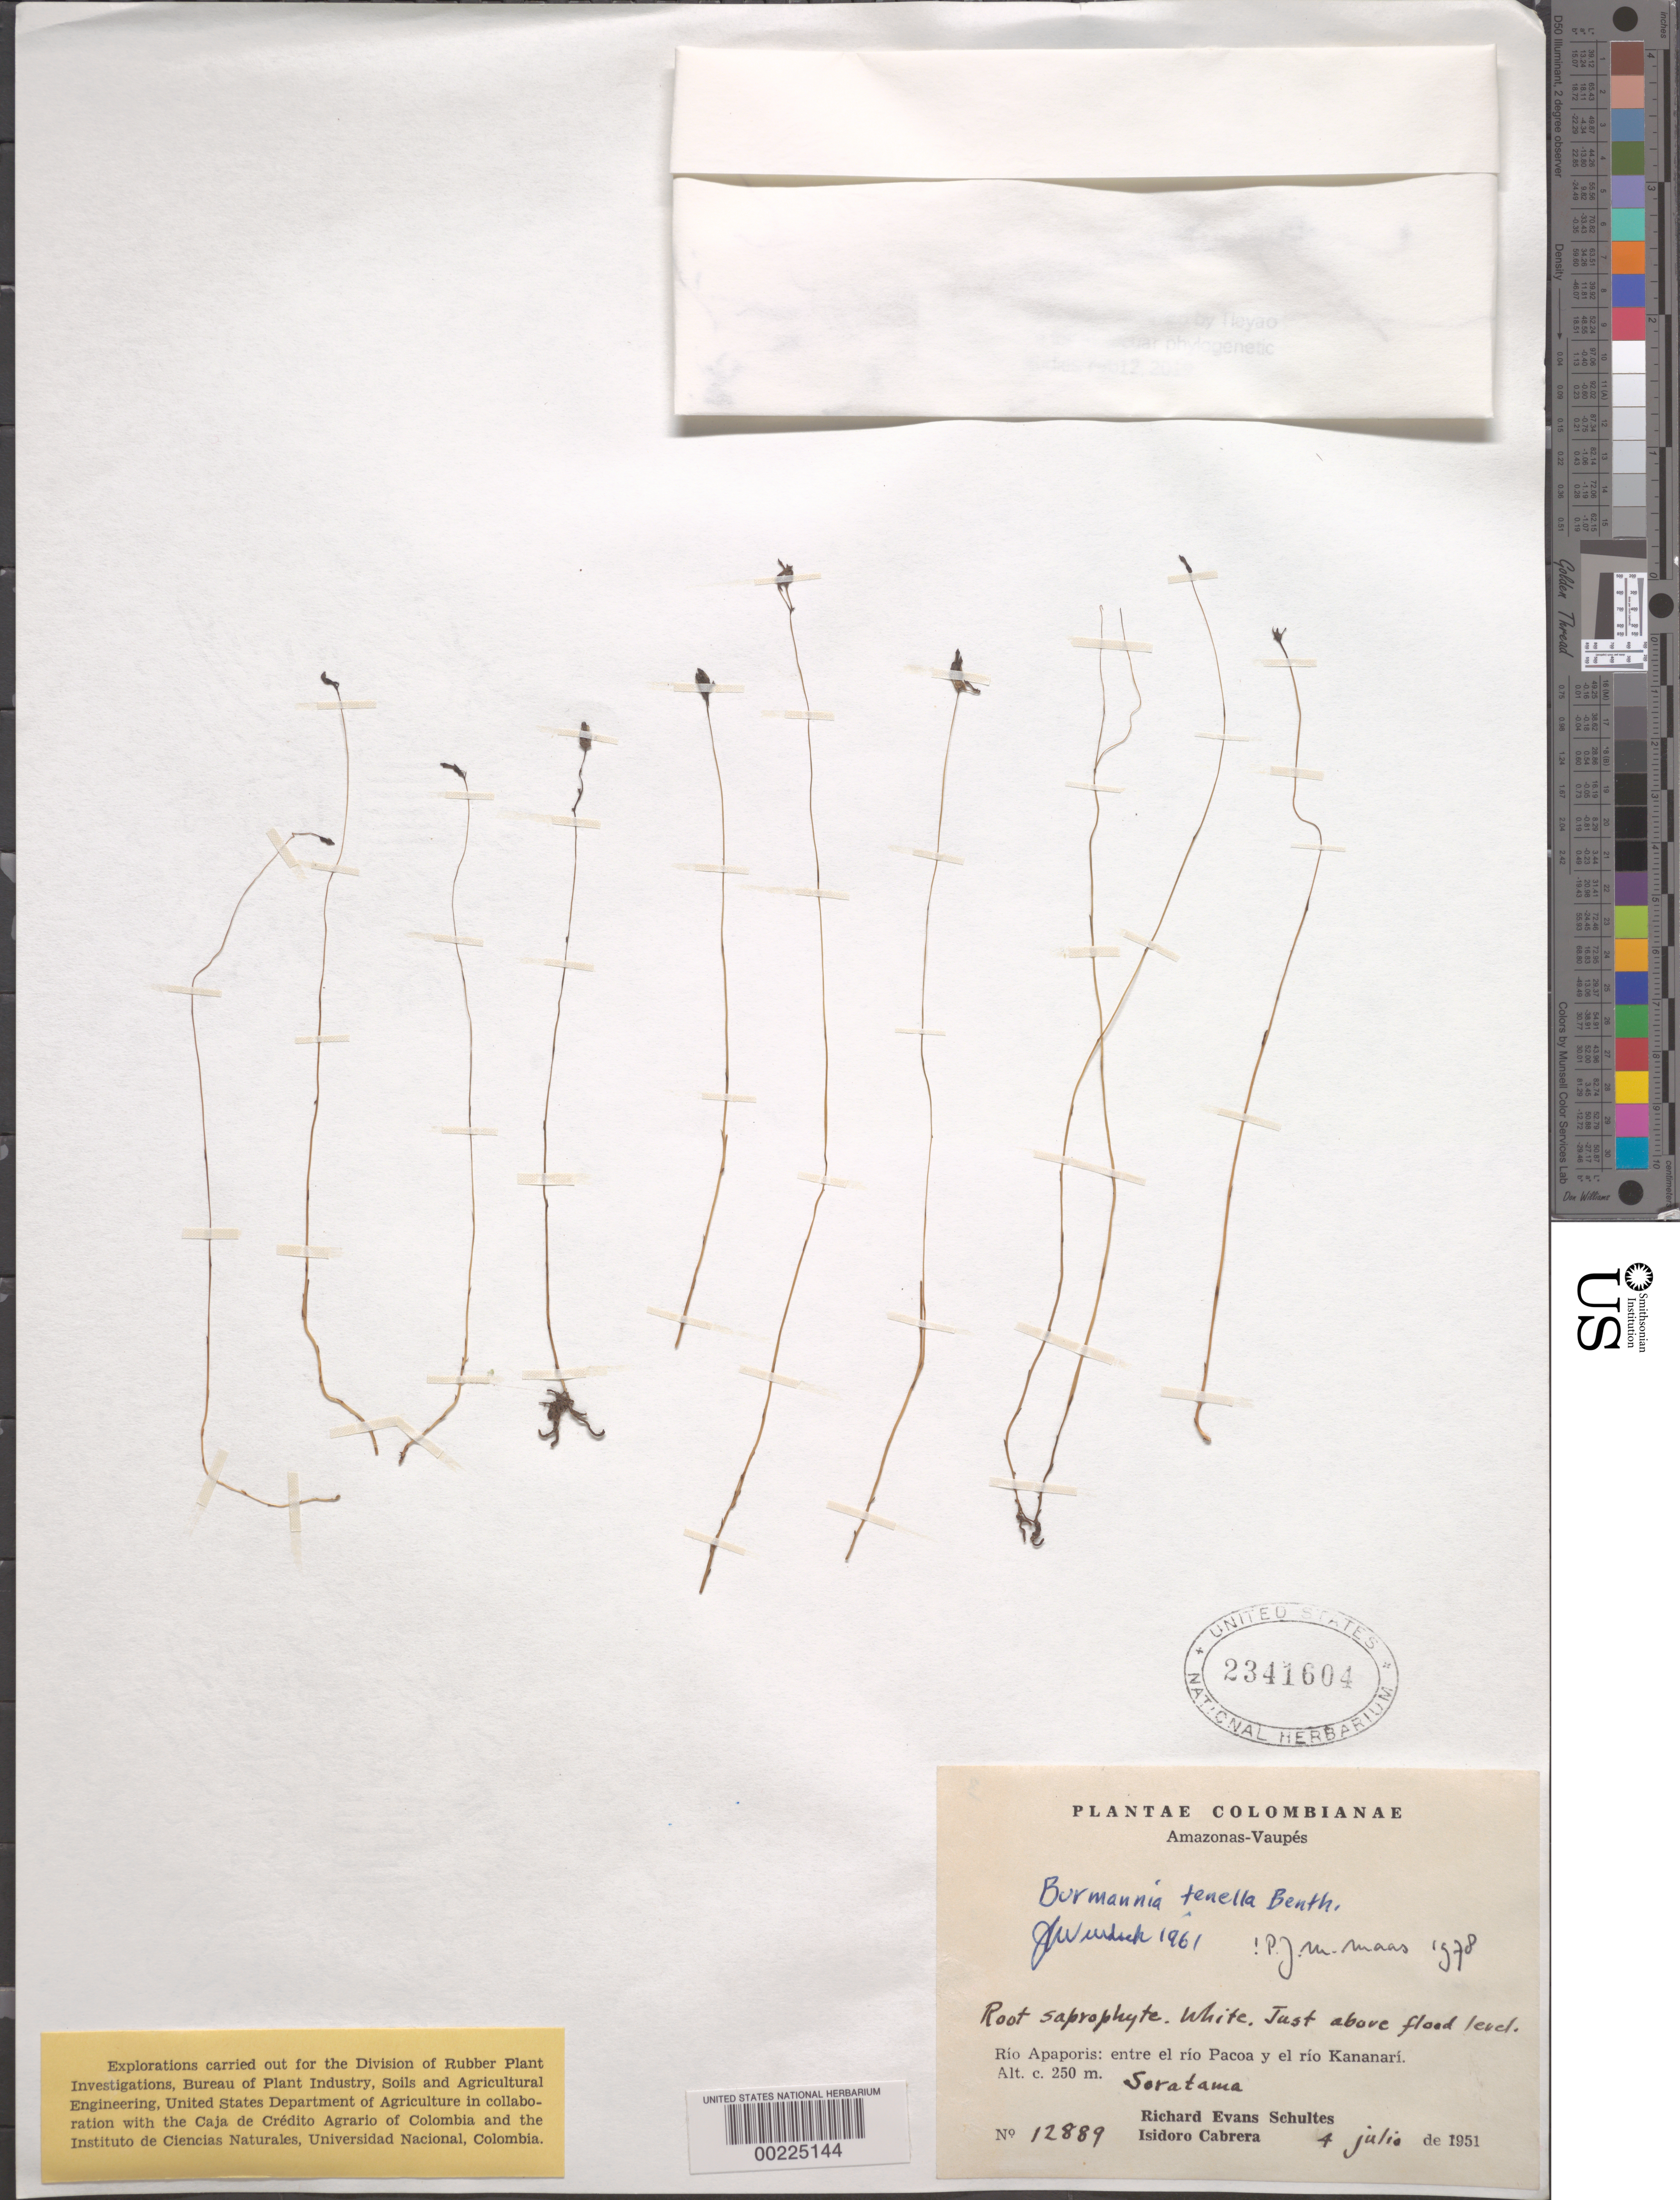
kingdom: Plantae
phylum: Tracheophyta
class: Liliopsida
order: Dioscoreales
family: Burmanniaceae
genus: Burmannia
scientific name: Burmannia tenella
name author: Benth.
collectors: R. E. Schultes & I. Cabrera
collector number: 12889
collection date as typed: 04 Jul 1951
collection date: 1951-07-04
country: Colombia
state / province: Amazônas / Vaupés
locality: Rio Apaporis: between Rio Pacoa and Rio Kananari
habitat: Just above flood level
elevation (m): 250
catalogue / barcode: US 2341604